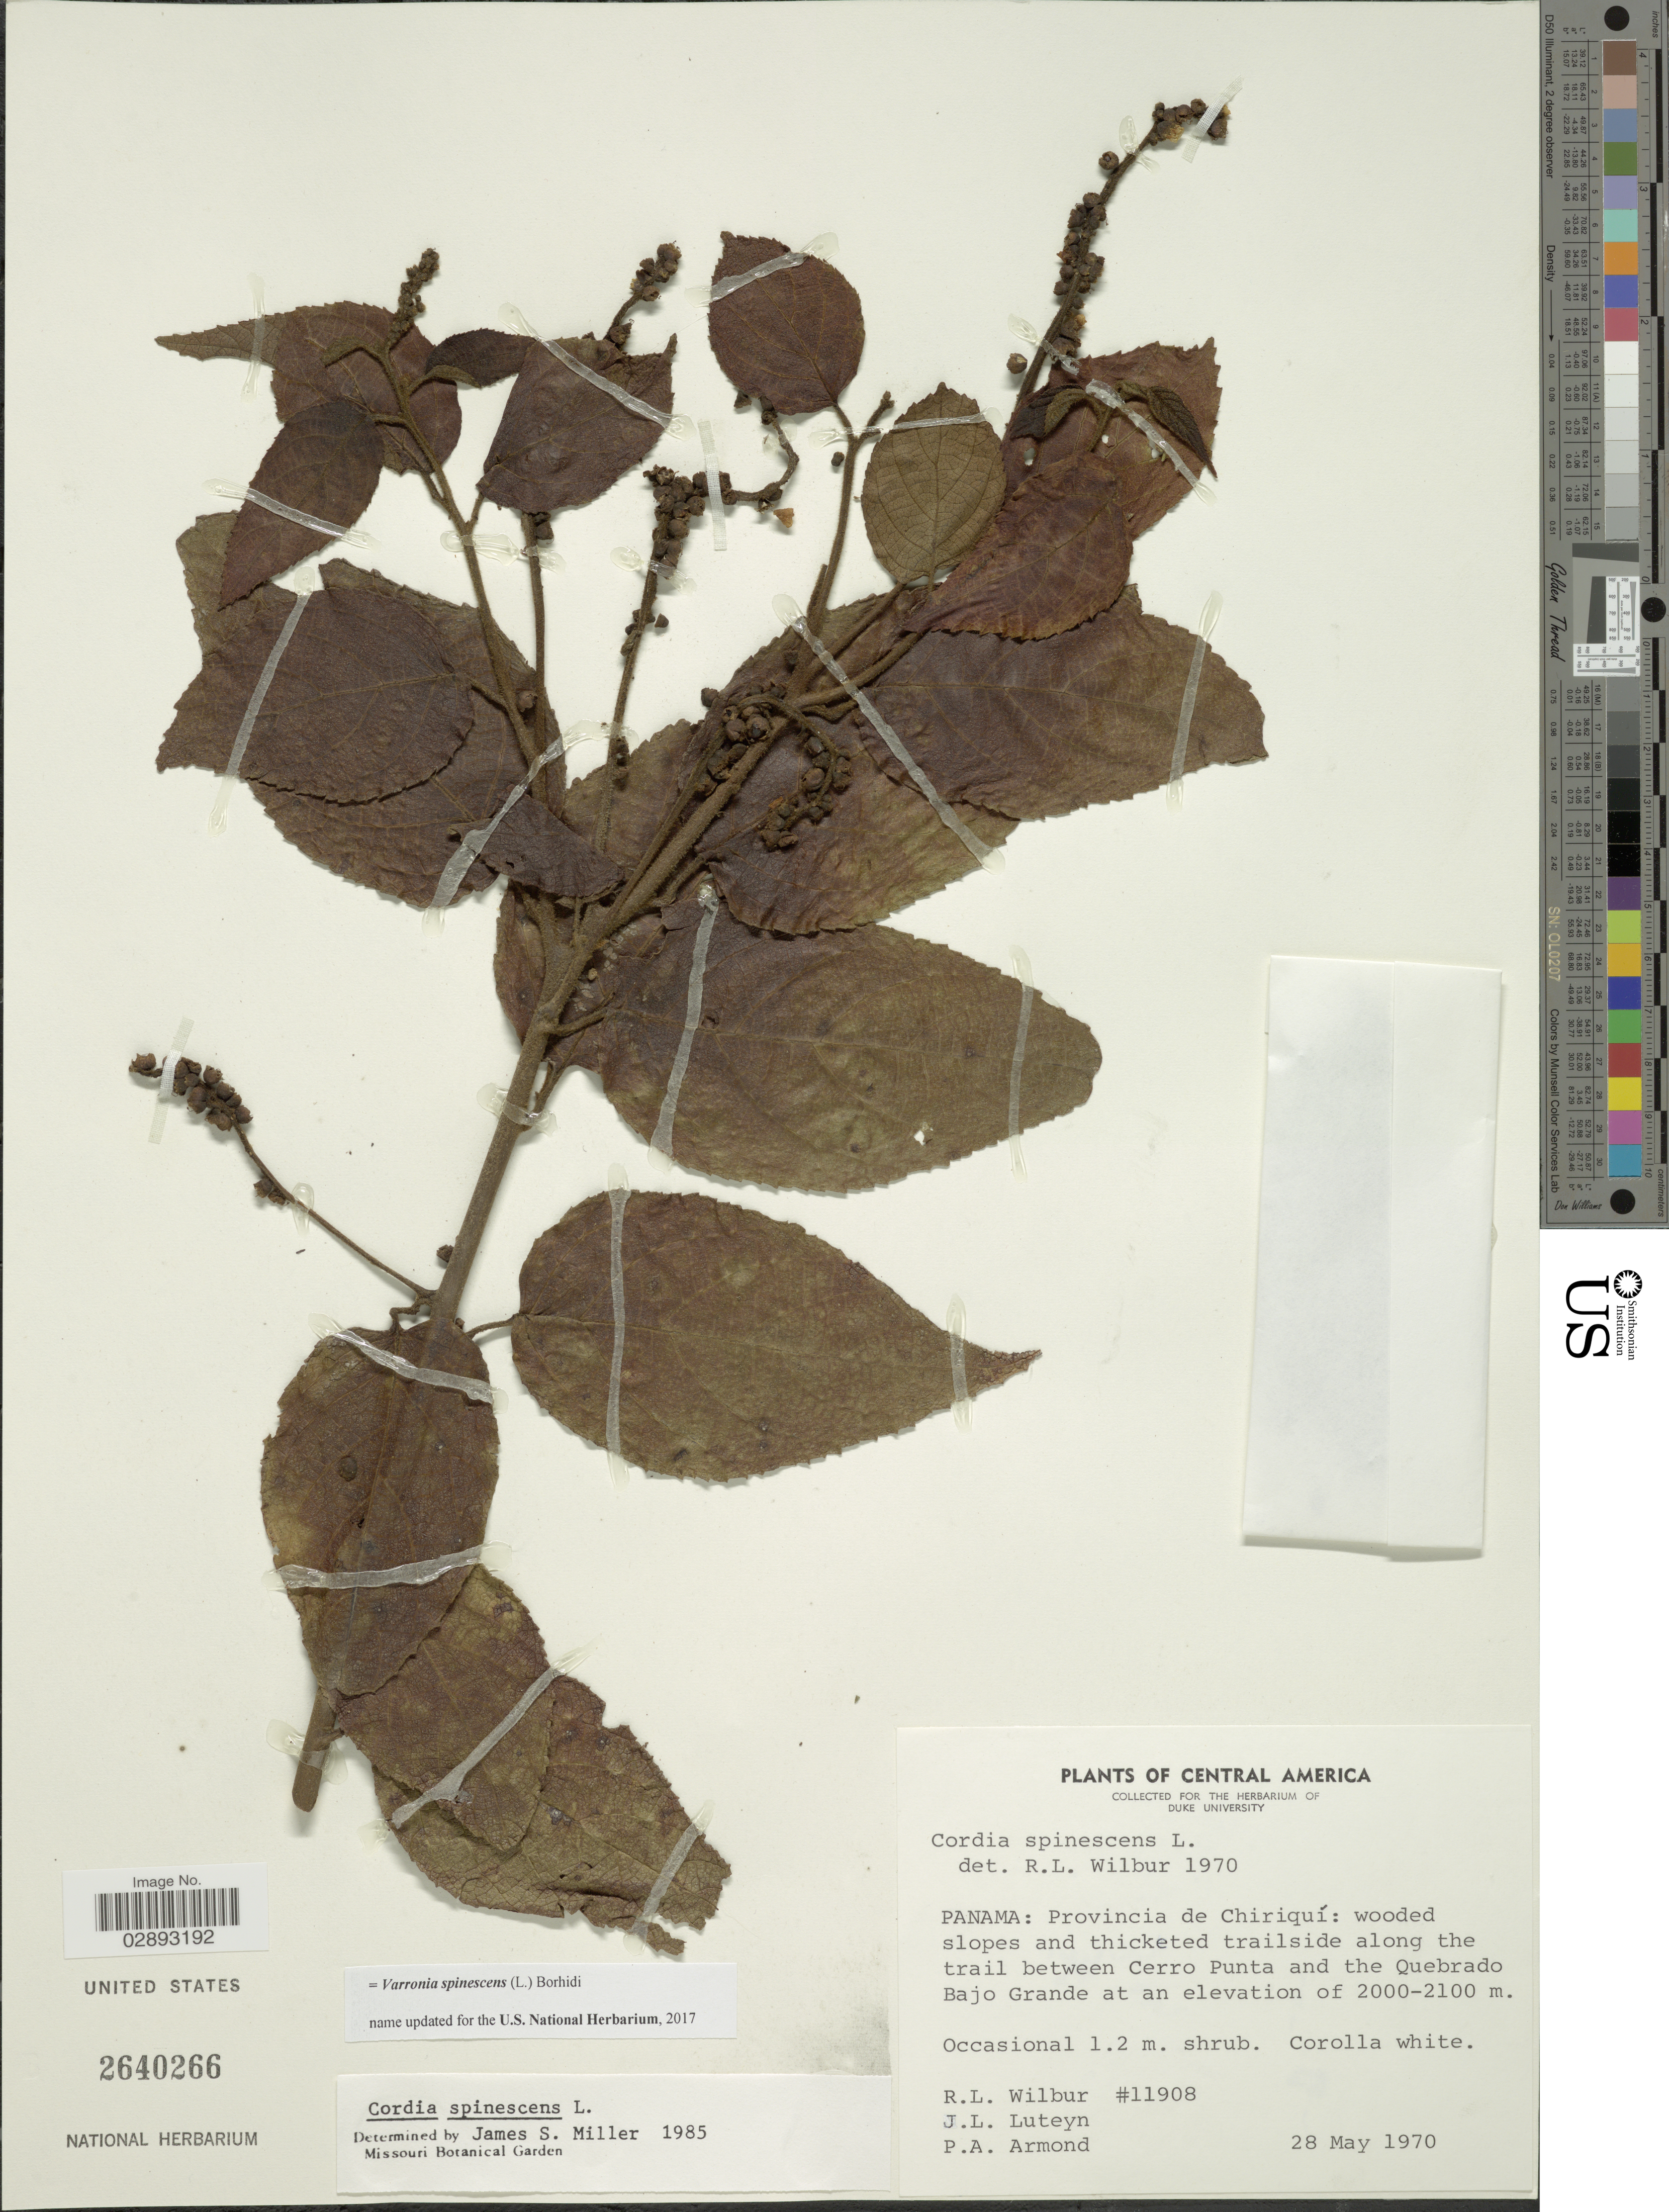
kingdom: Plantae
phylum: Tracheophyta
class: Magnoliopsida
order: Boraginales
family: Cordiaceae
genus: Varronia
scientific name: Varronia spinescens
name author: (L.) Borhidi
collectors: R. L. Wilbur, J. Luteyn & P. Armond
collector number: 11908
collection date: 1970-05-28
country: Panama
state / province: Chiriqui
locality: Provincia de Chiriquí: wooded slopes and thicketed trailside along the trail between Cerro Punta and the Quebrado Bajo Grande.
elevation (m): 2000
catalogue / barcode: US 2640266